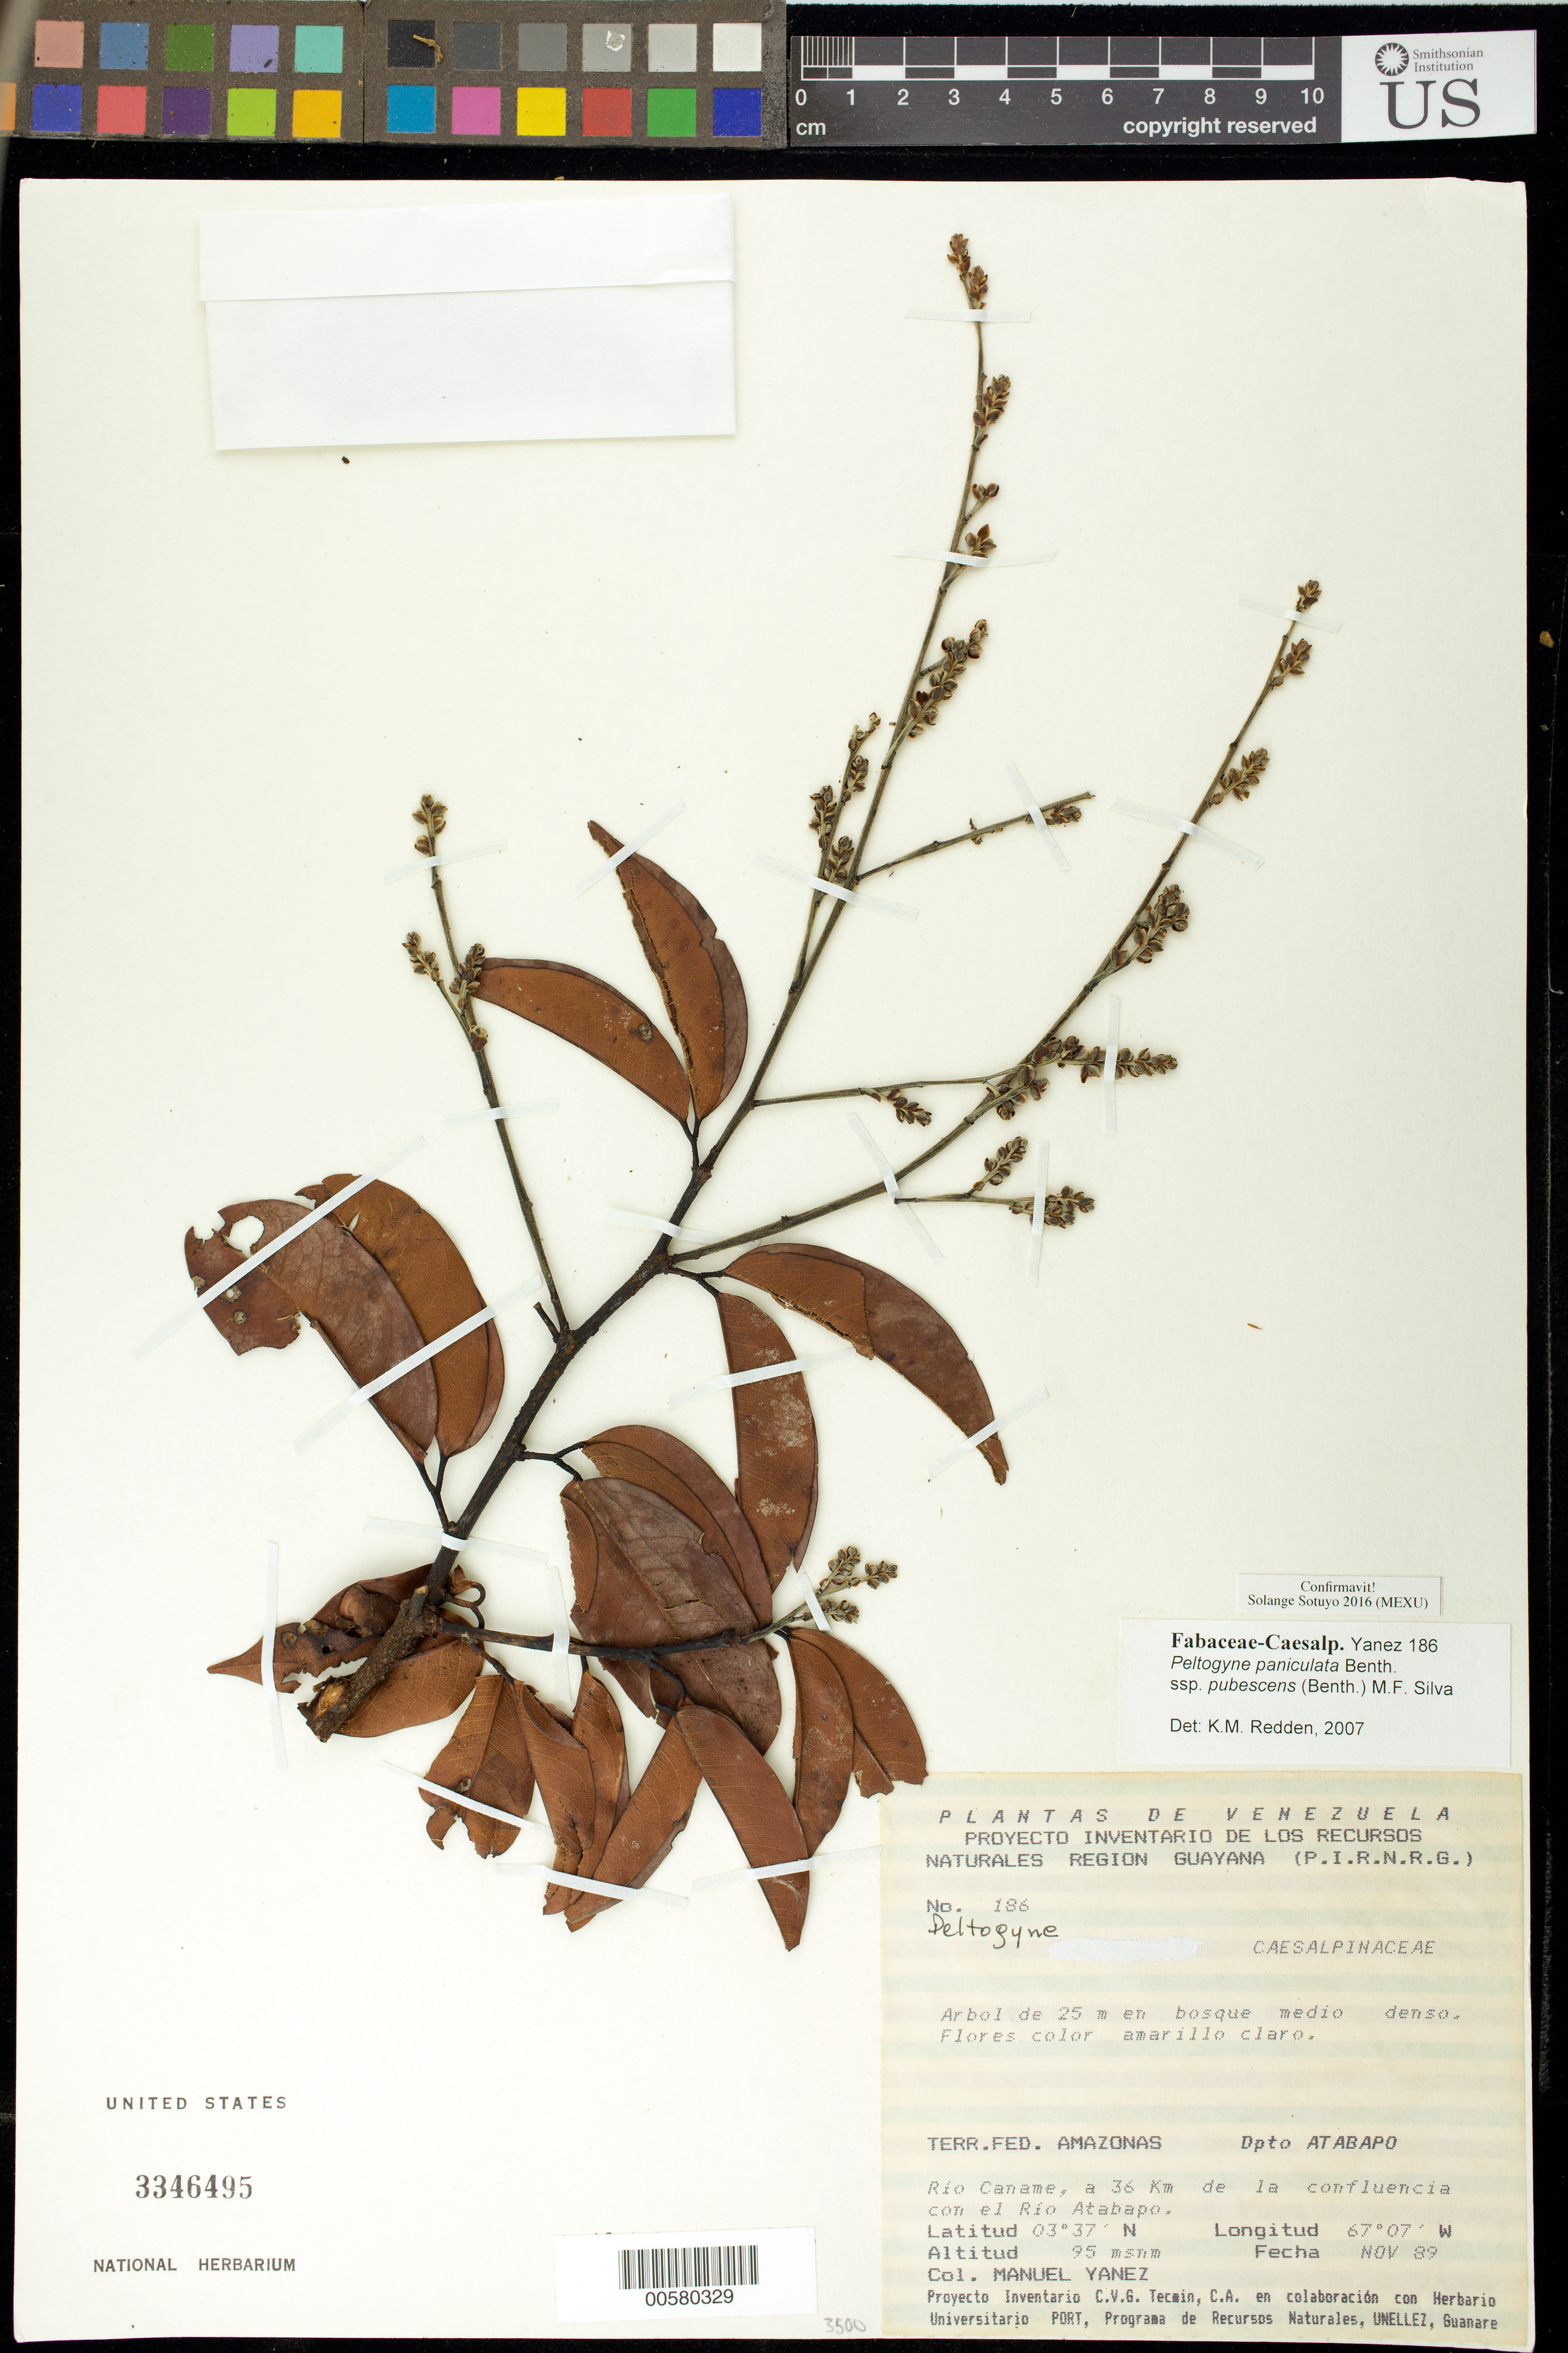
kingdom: Plantae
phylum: Tracheophyta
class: Magnoliopsida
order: Fabales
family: Fabaceae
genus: Peltogyne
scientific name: Peltogyne paniculata subsp. pubescens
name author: (Benth.) M.F. Silva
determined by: Sotuyo, Solange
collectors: M. Yanez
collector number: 186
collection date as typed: Nov 1989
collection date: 1989-11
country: Venezuela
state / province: Amazonas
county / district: Atabapo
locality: Atabapo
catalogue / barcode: US 3346495